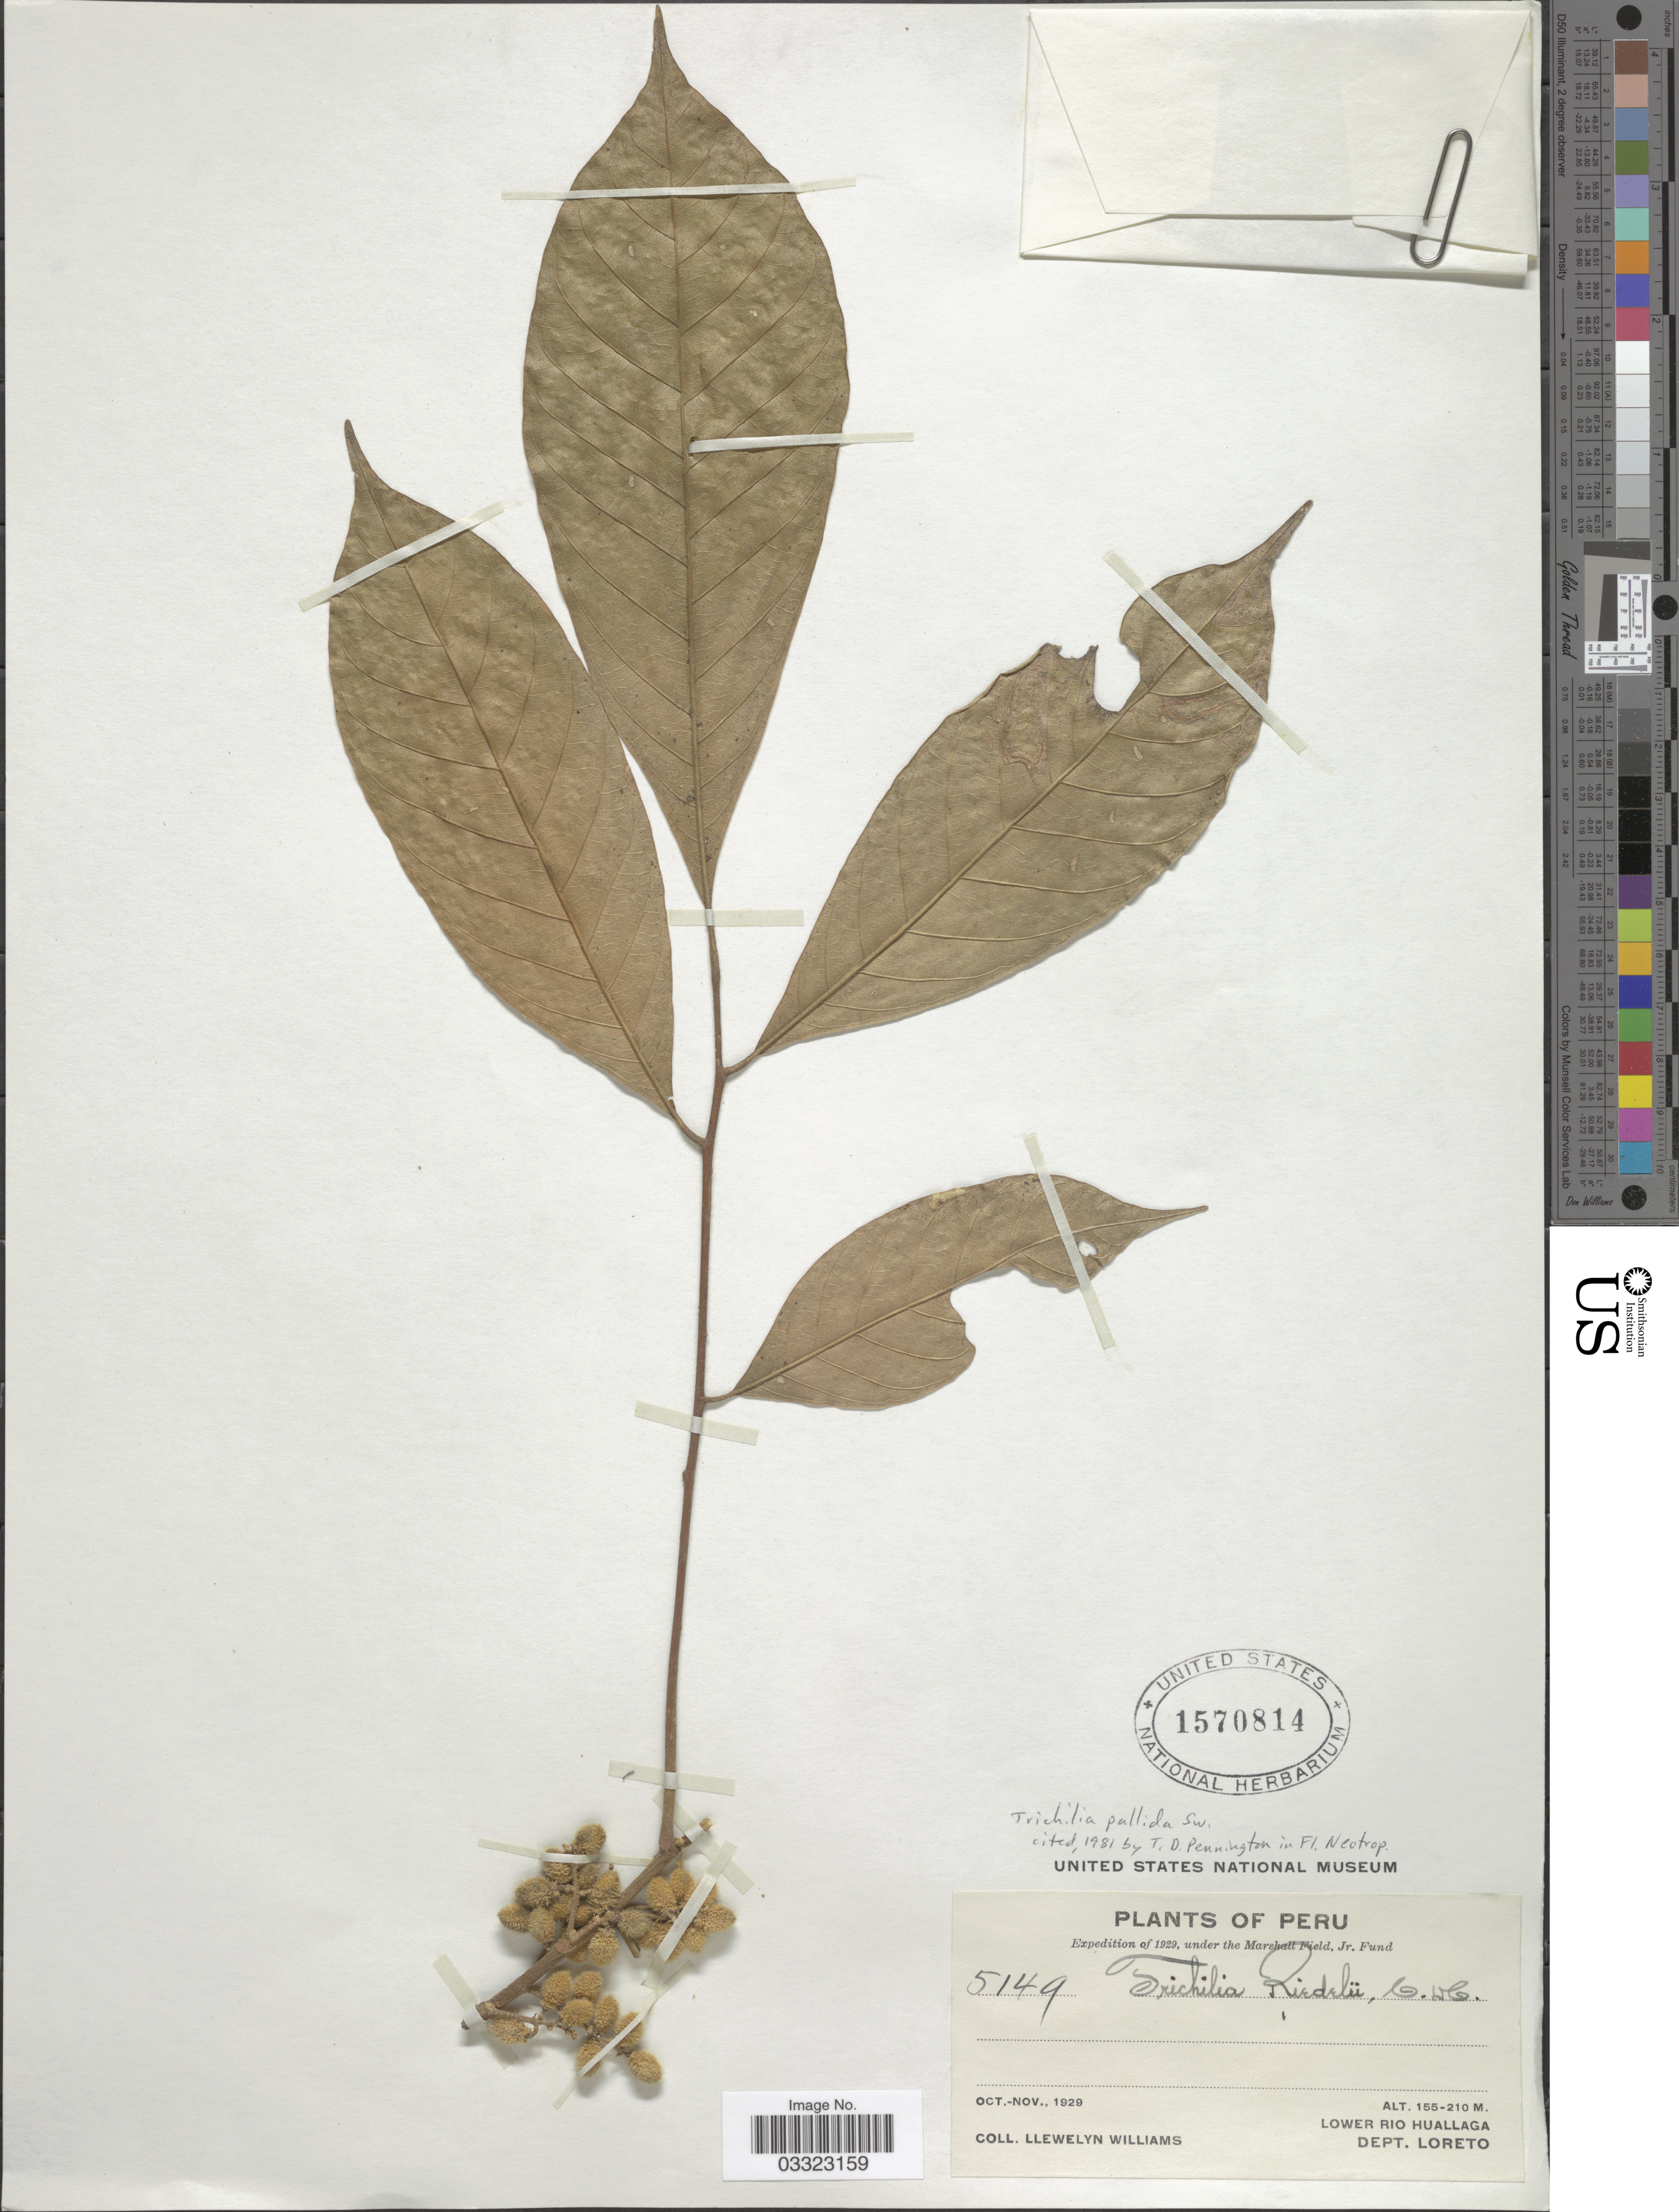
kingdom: Plantae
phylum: Tracheophyta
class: Magnoliopsida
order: Sapindales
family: Meliaceae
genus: Trichilia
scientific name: Trichilia pallida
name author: Sw.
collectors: Ll. Williams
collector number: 5149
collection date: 1929-10/1929-11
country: Peru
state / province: Loreto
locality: Lower Rio Huallaga. Dept. Loreto.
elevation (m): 155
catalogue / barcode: US 1570814